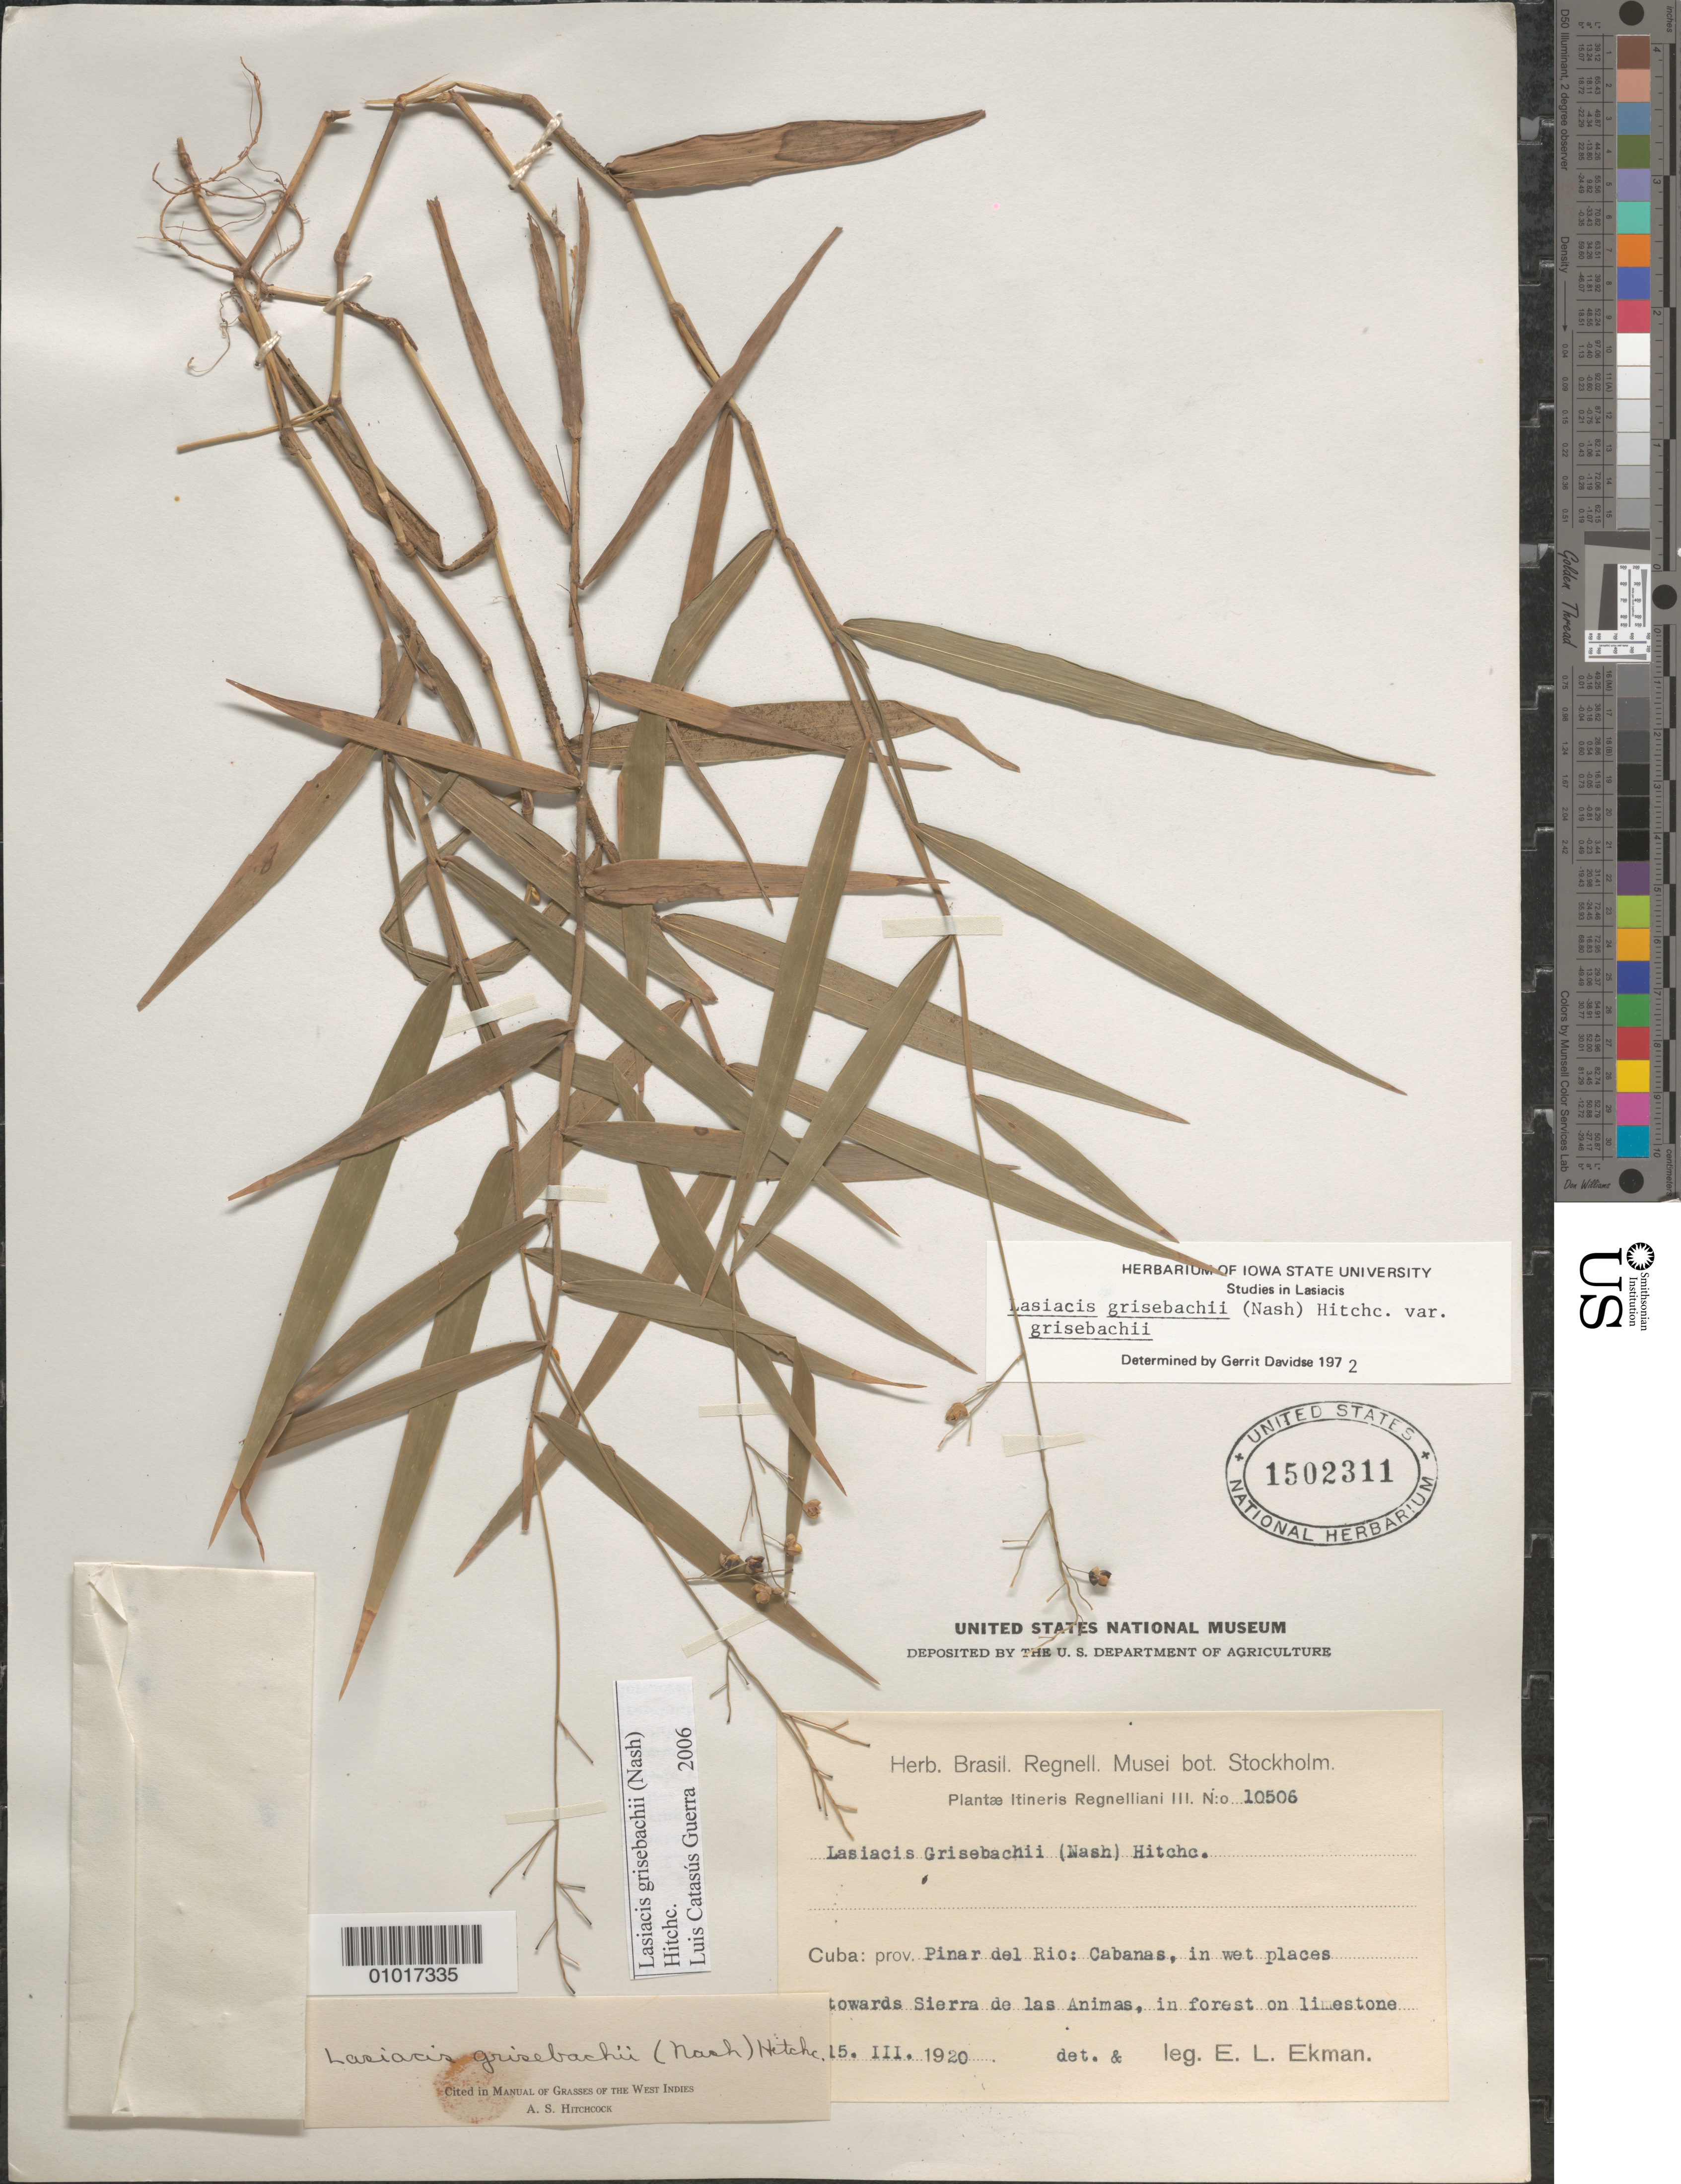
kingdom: Plantae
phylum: Tracheophyta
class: Liliopsida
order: Poales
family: Poaceae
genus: Lasiacis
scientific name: Lasiacis grisebachii var. grisebachii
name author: (Nash) Hitchc.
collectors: E. L. Ekman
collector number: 10506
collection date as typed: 15 Mar 1920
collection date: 1920-03-15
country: Cuba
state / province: Pinar del Rio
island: Cuba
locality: Pinar del Rio: Cabanas, in wet places towards Sierra de las Animas, in forest on limestone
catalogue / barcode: US 1502311